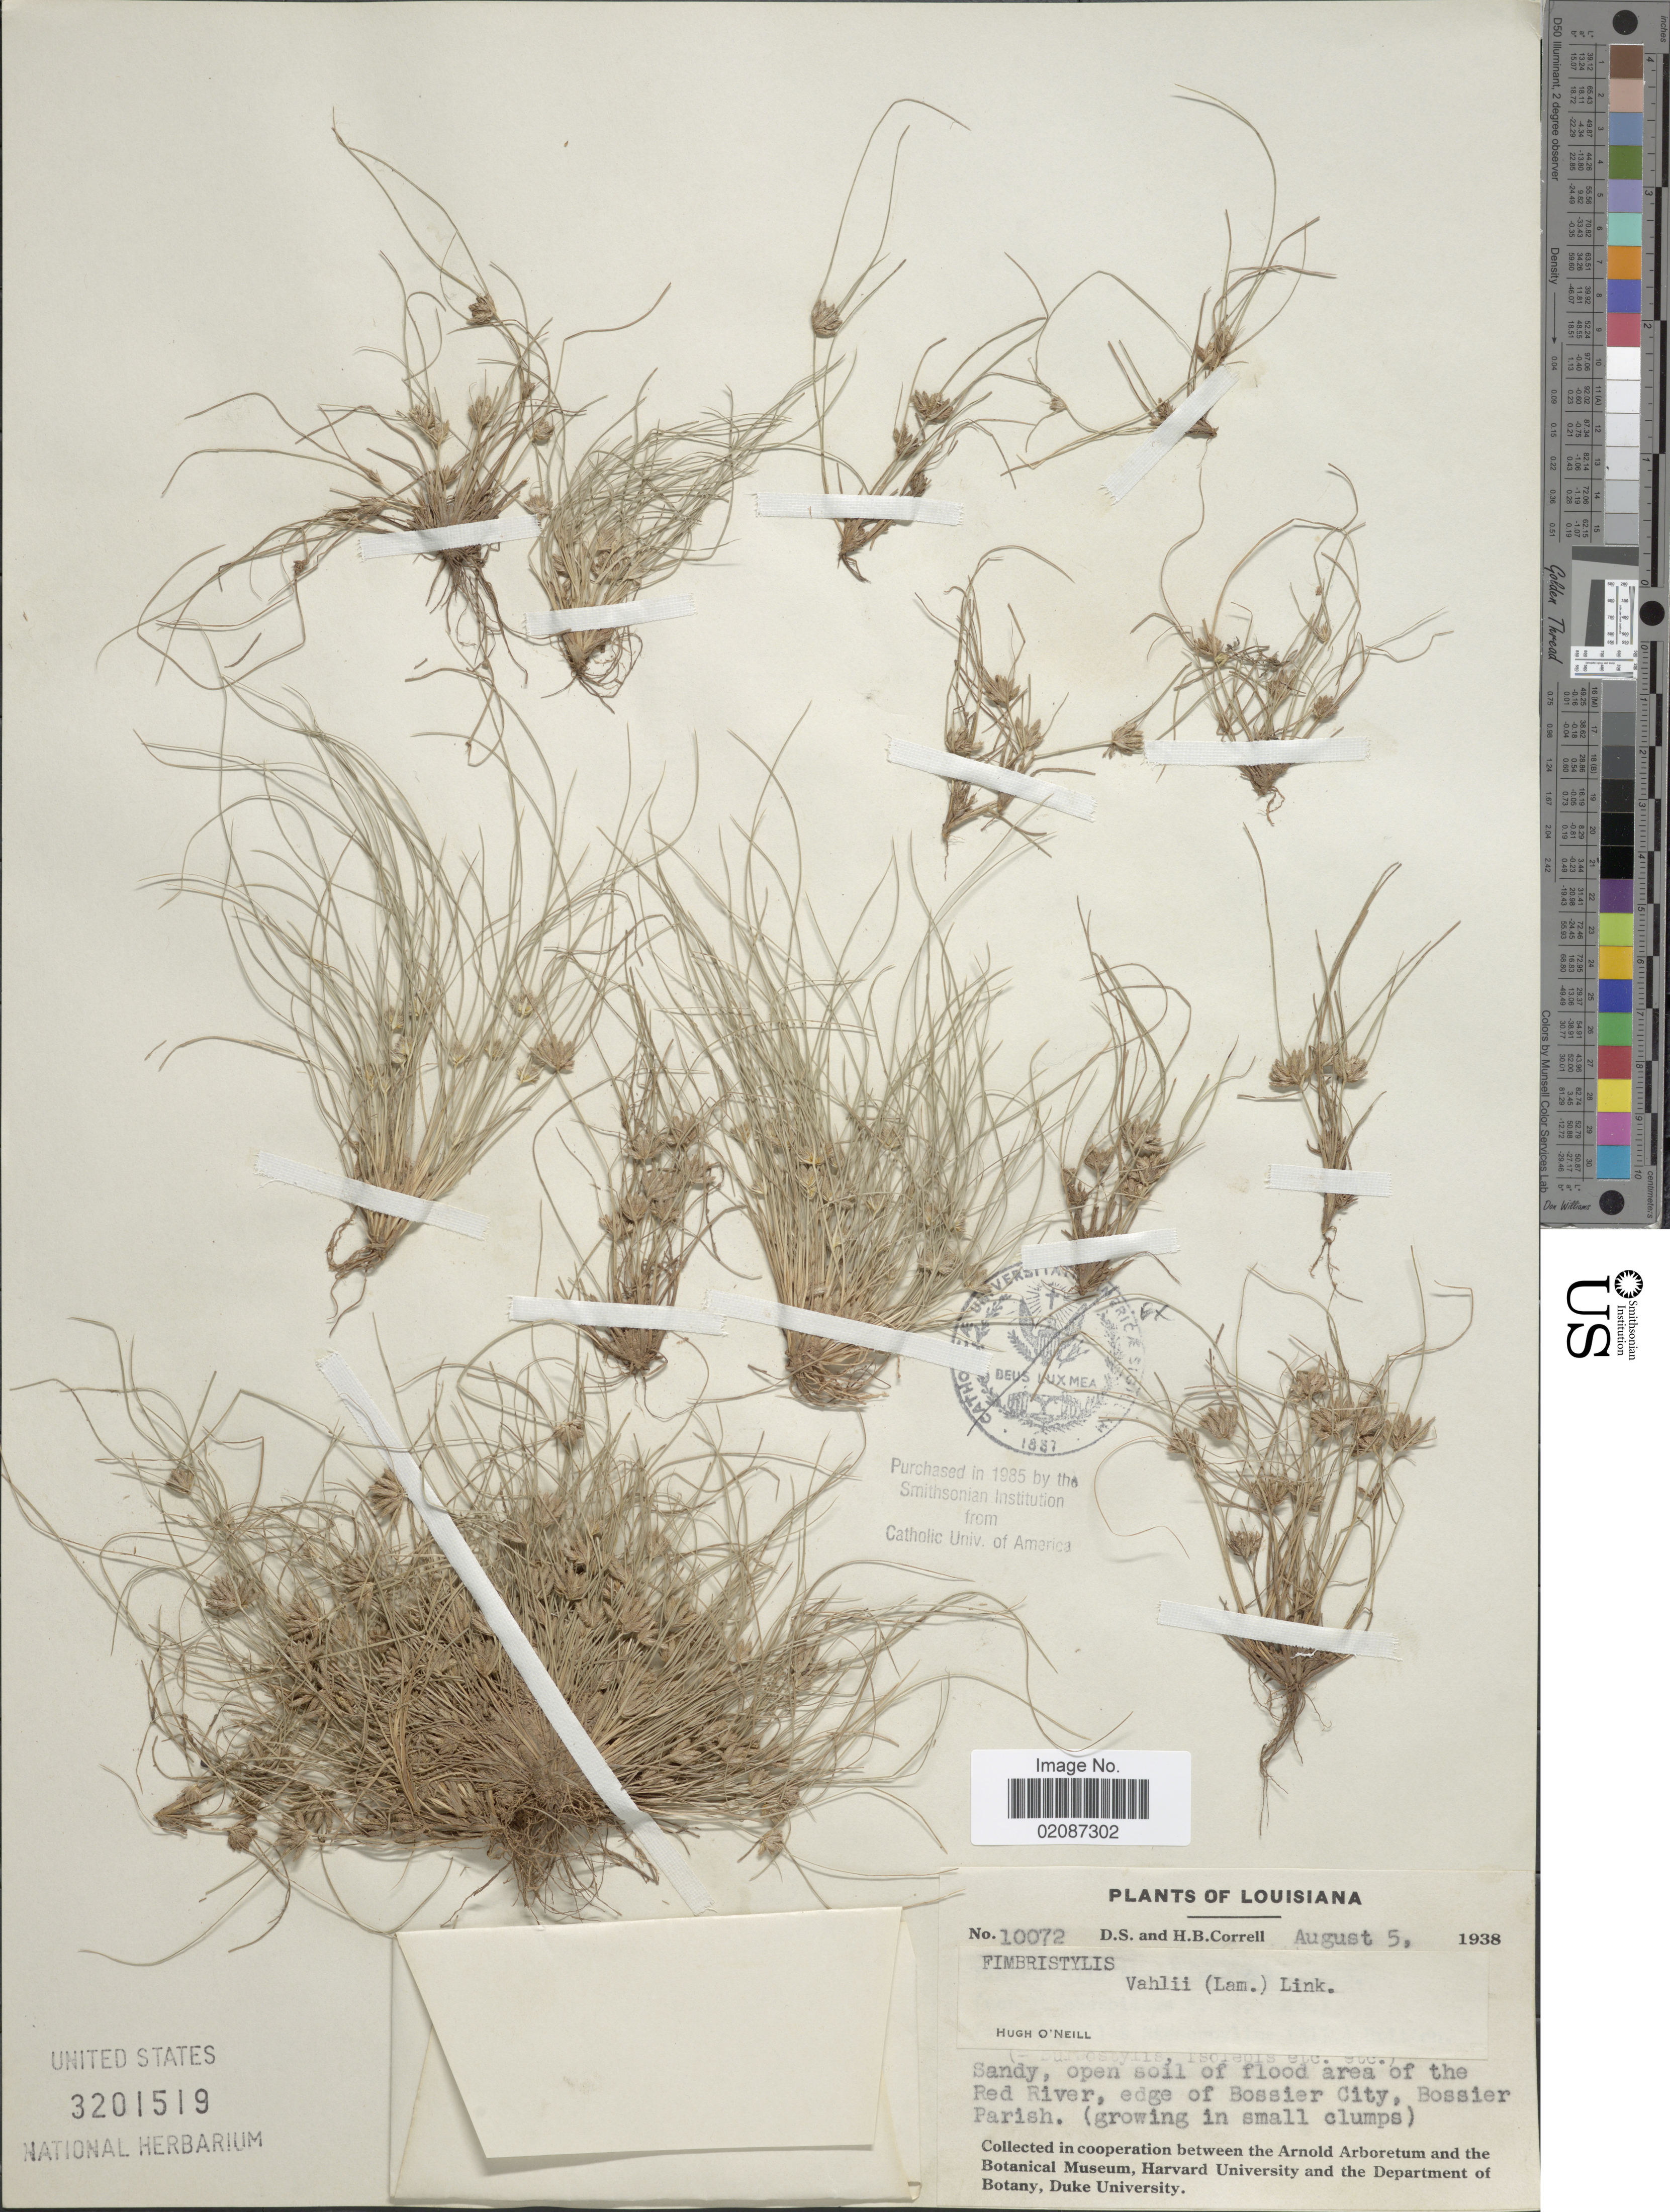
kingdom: Plantae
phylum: Tracheophyta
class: Liliopsida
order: Poales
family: Cyperaceae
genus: Fimbristylis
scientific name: Fimbristylis vahlii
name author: (Lam.) Link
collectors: D. S. Correll & H. Correll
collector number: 10072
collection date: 1938-08-05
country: United States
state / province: Louisiana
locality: Sandy, open soil of flood area of the Red River, edge of Bossier City, Bossier Parish (growing in small clumps)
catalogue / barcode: US 3201519